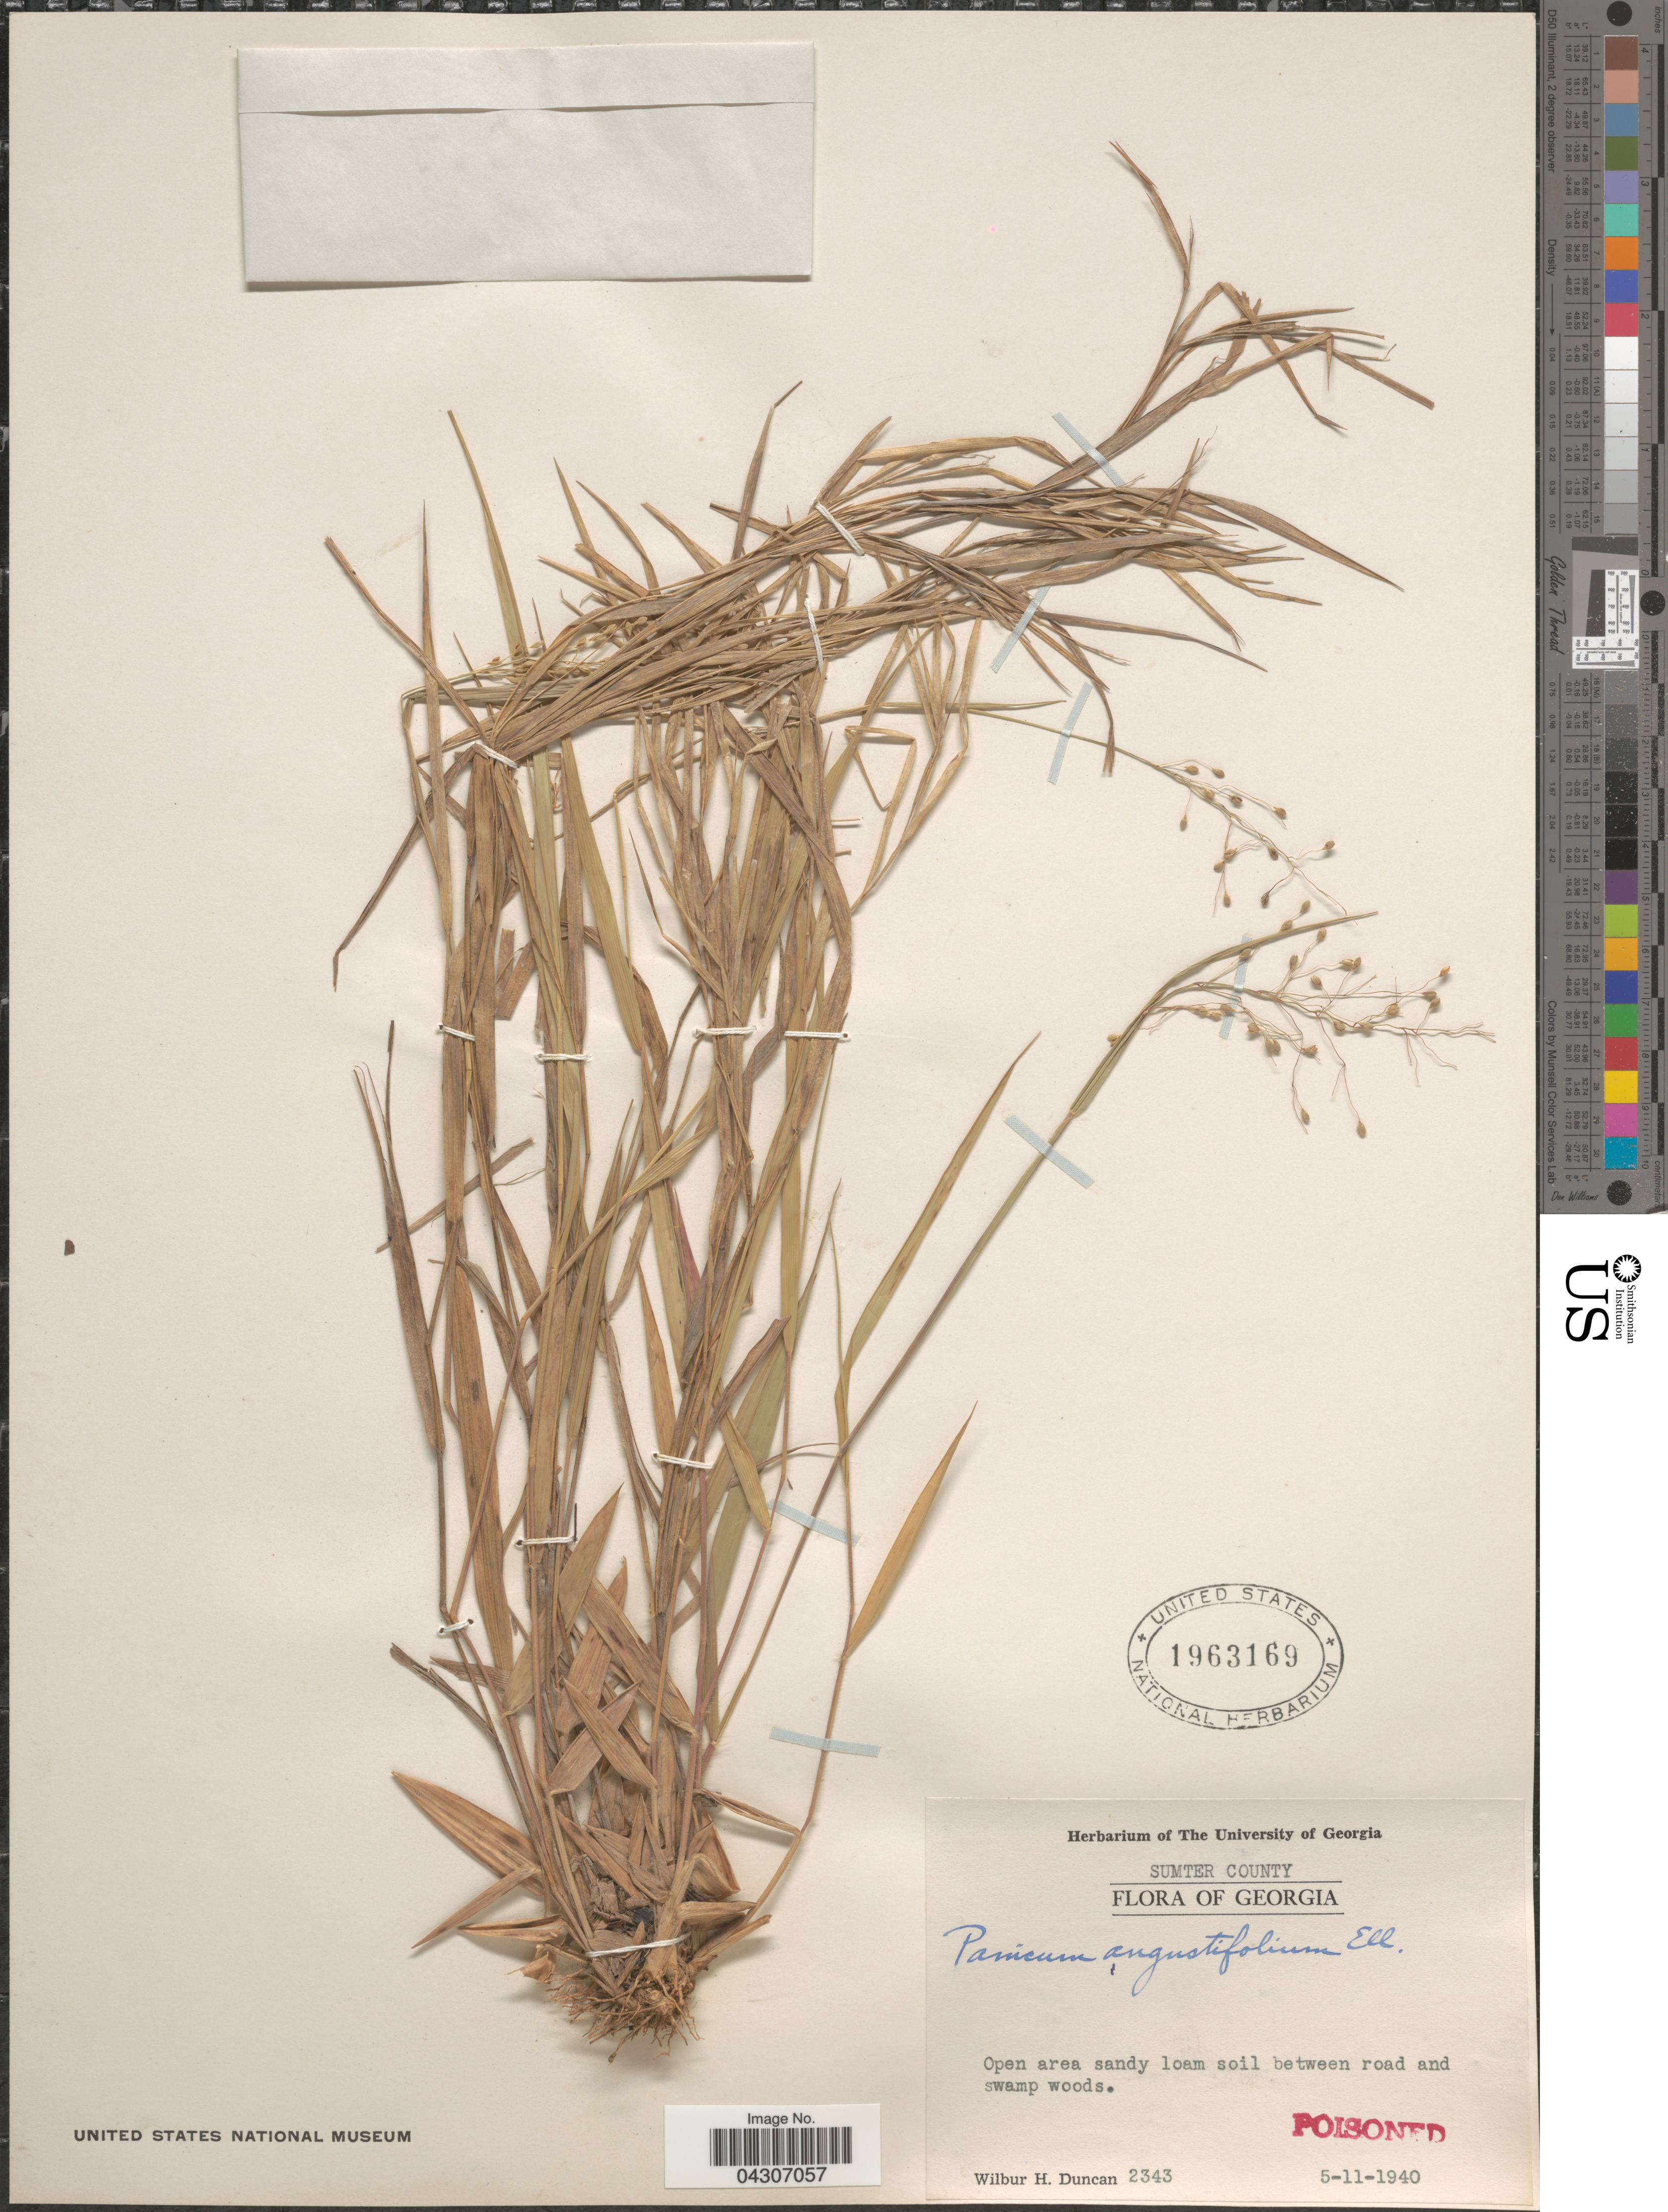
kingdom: Plantae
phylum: Tracheophyta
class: Liliopsida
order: Poales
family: Poaceae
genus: Dichanthelium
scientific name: Dichanthelium aciculare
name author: (Desv. ex Poir.) Gould & C.A. Clark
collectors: W. H. Duncan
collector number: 2343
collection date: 1940-05-11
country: United States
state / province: Georgia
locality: Sumter County. Open area sandy loam soil between road and swamp woods.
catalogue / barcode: US 1963169